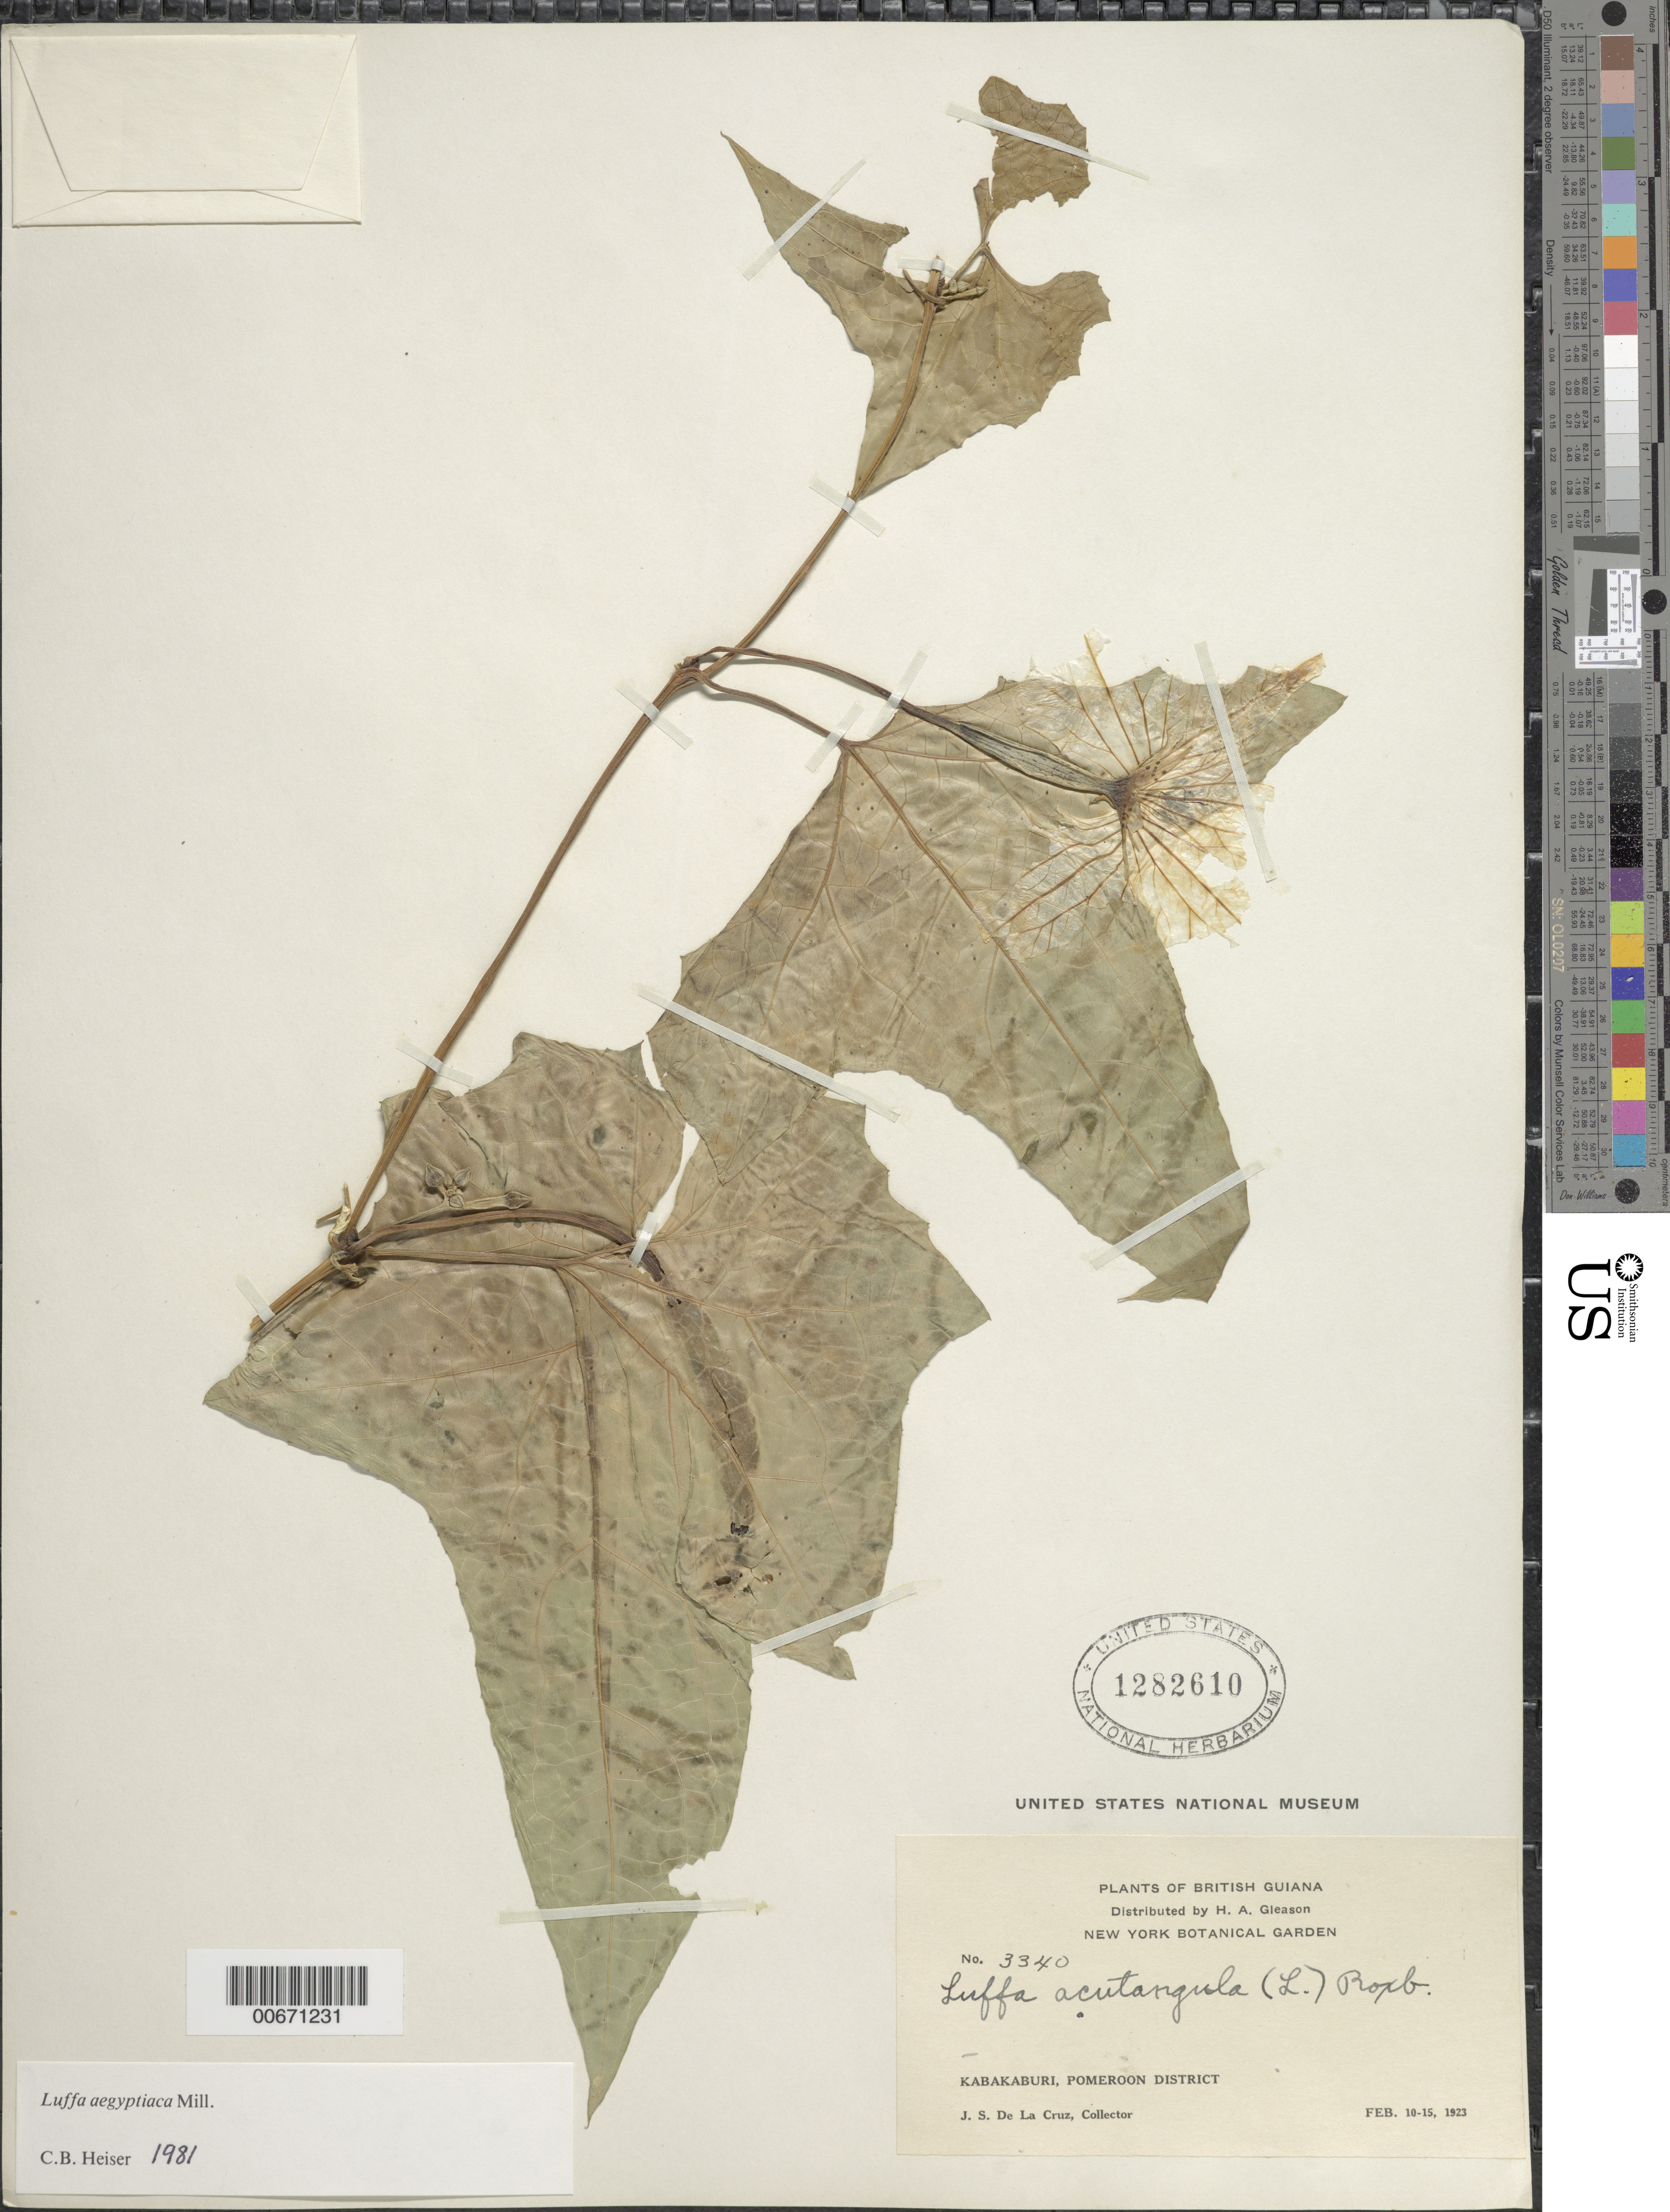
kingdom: Plantae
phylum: Tracheophyta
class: Magnoliopsida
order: Cucurbitales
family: Cucurbitaceae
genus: Luffa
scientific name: Luffa aegyptiaca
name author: Mill.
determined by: Heiser, C. B.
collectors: J. S. de la Cruz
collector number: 3340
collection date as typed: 10-Feb-23 to 15-Feb-23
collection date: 1923-02-10/1923-02-15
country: Guyana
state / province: Pomeroon-Supenaam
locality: Kabakaburi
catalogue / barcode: US 1282610